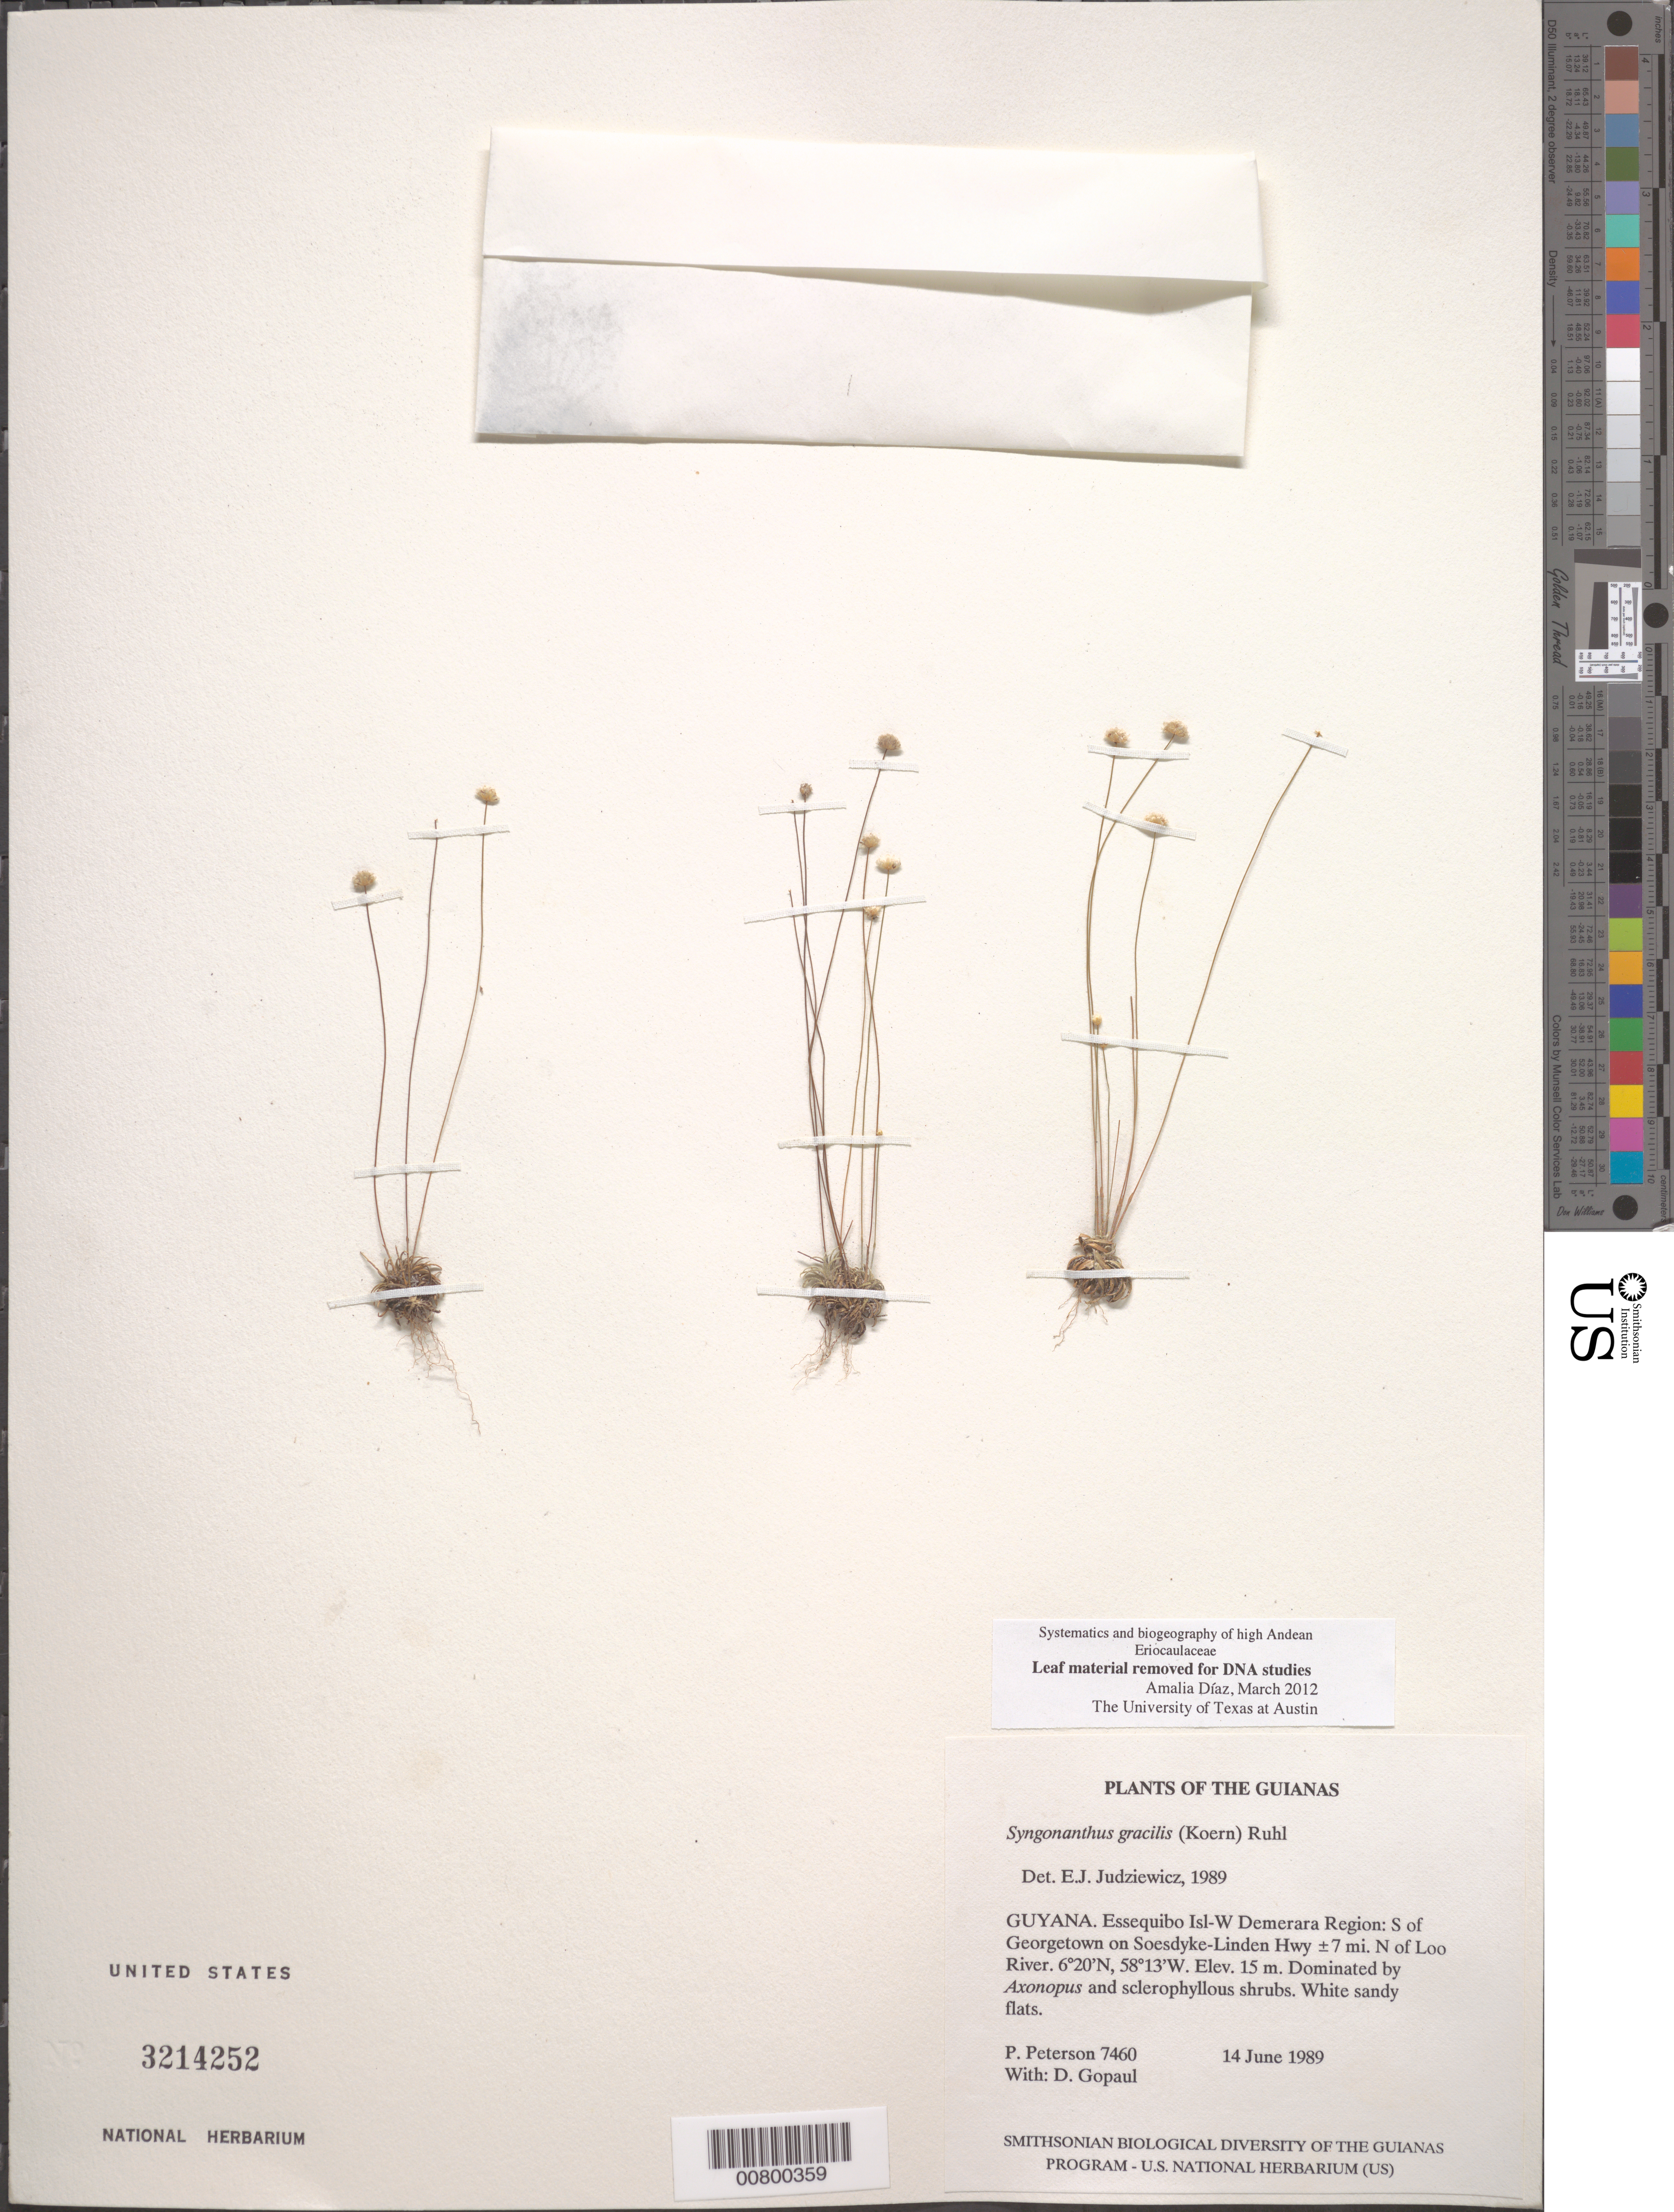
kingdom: Plantae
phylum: Tracheophyta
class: Liliopsida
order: Poales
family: Eriocaulaceae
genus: Syngonanthus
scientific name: Syngonanthus gracilis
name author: (Bong.) Ruhland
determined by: Judziewicz, E. J.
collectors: P. M. Peterson & D. Gopaul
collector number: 7460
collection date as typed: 14 June 1989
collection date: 1989-06-14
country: Guyana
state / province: Essequibo Isl-W. Demerara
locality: S of Georgetown on Soesdyke-Linden Hwy ±7 mi. N of Loo River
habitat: Dominated by Axonopus and sclerophyllous shrubs. White sandy flats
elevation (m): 15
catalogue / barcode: US 3214252